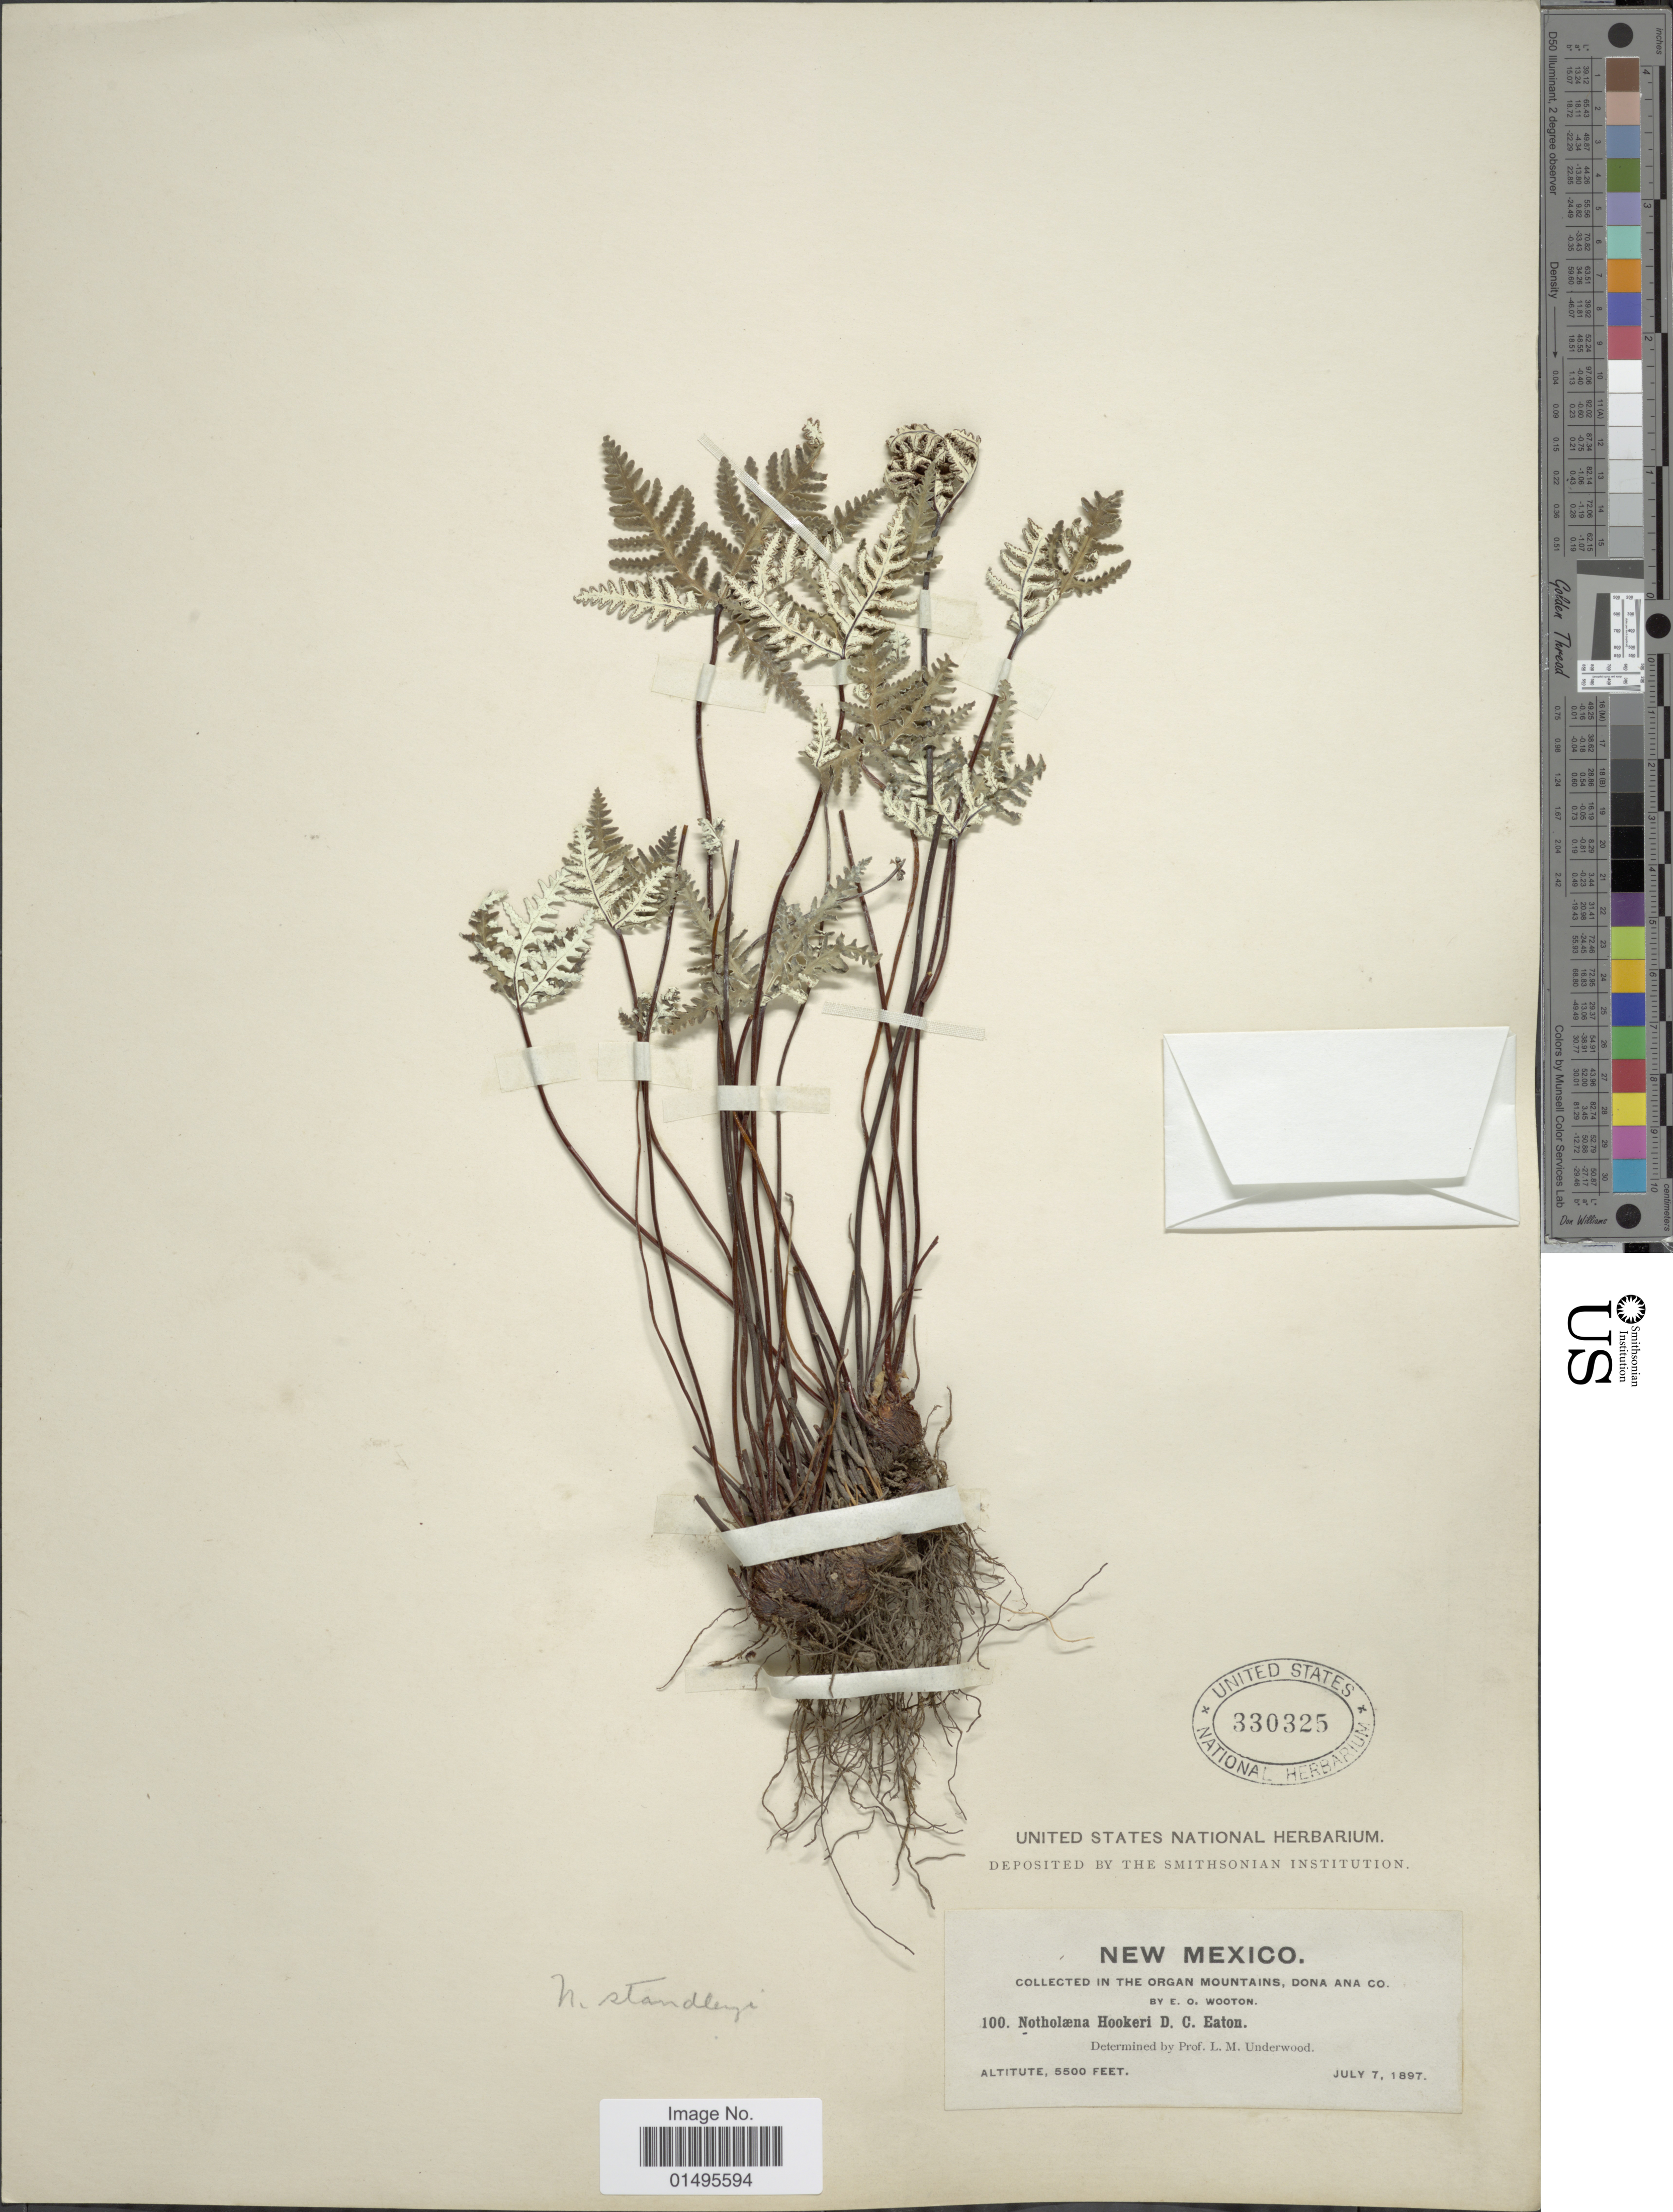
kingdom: Plantae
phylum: Tracheophyta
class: Polypodiopsida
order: Polypodiales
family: Pteridaceae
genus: Notholaena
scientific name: Notholaena standleyi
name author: Maxon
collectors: E. O. Wooton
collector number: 100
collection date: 1897-07-07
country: United States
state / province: New Mexico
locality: Organ Mountains, Dona Ana Co.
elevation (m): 1676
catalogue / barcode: US 330325